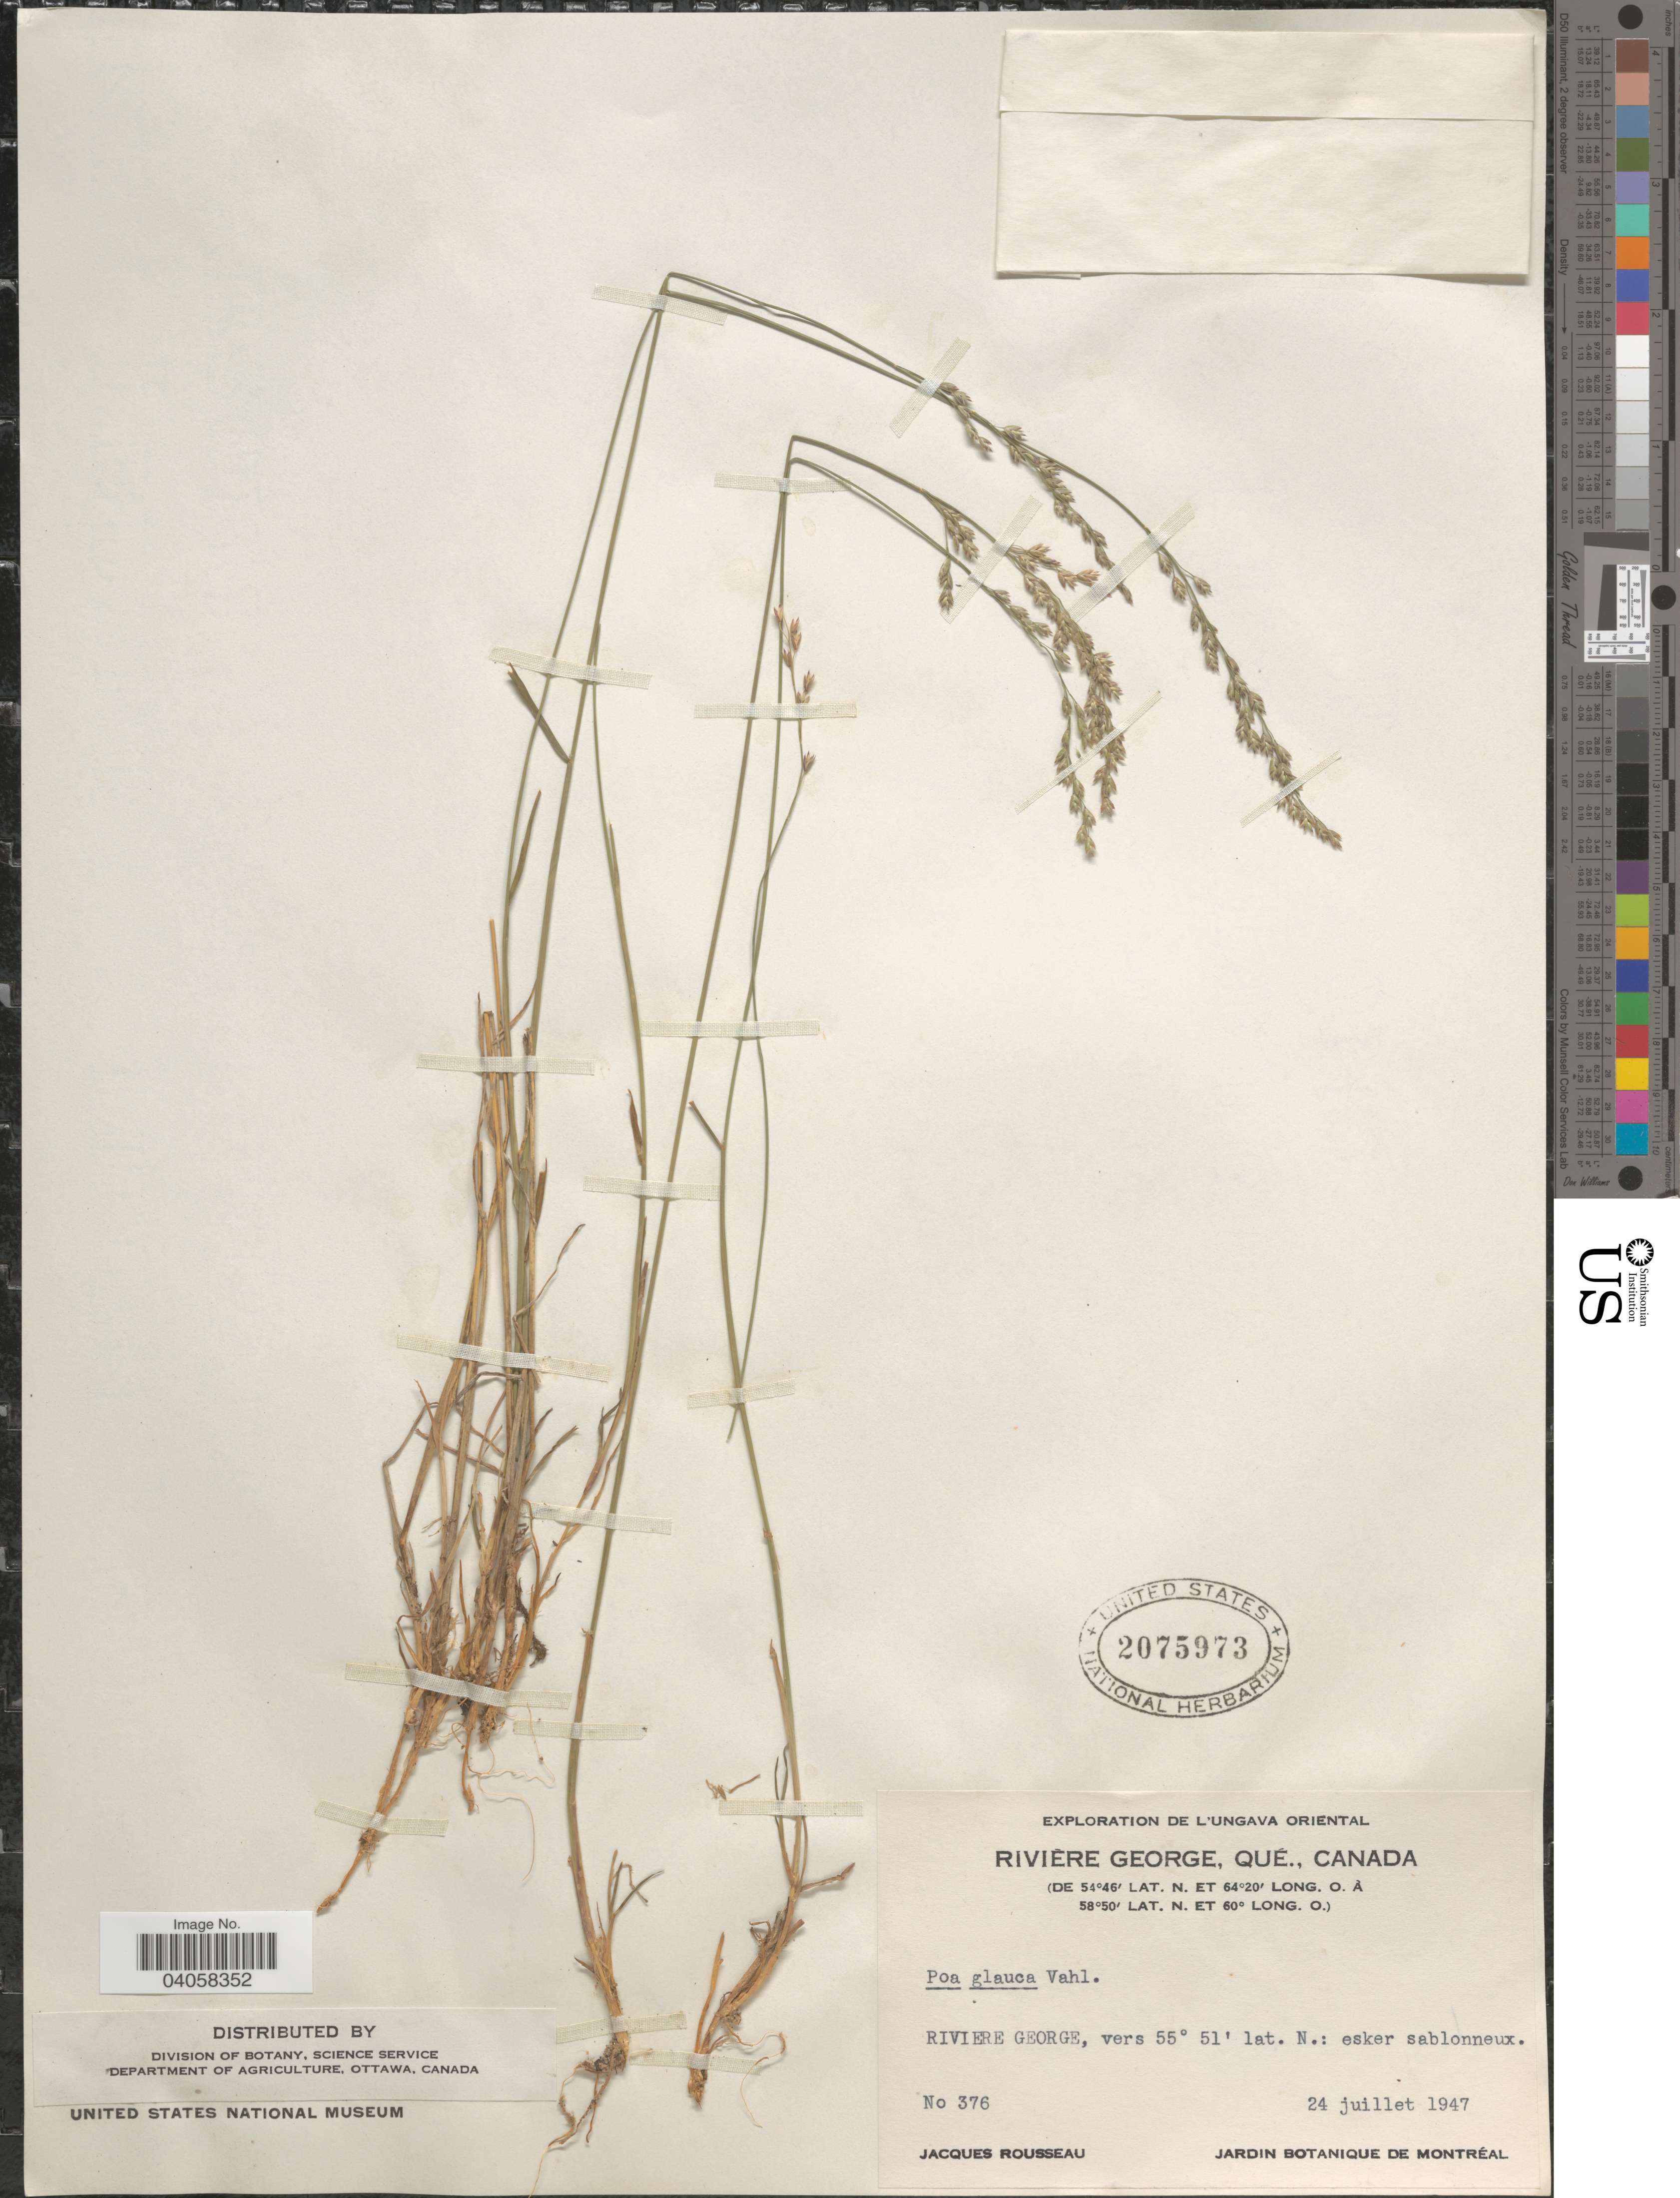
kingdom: Plantae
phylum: Tracheophyta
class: Liliopsida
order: Poales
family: Poaceae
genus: Poa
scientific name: Poa glauca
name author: Vahl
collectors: J. Rousseau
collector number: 376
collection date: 1947-07-24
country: Canada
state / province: Quebec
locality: Riviére George. Riviere George.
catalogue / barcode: US 2075973